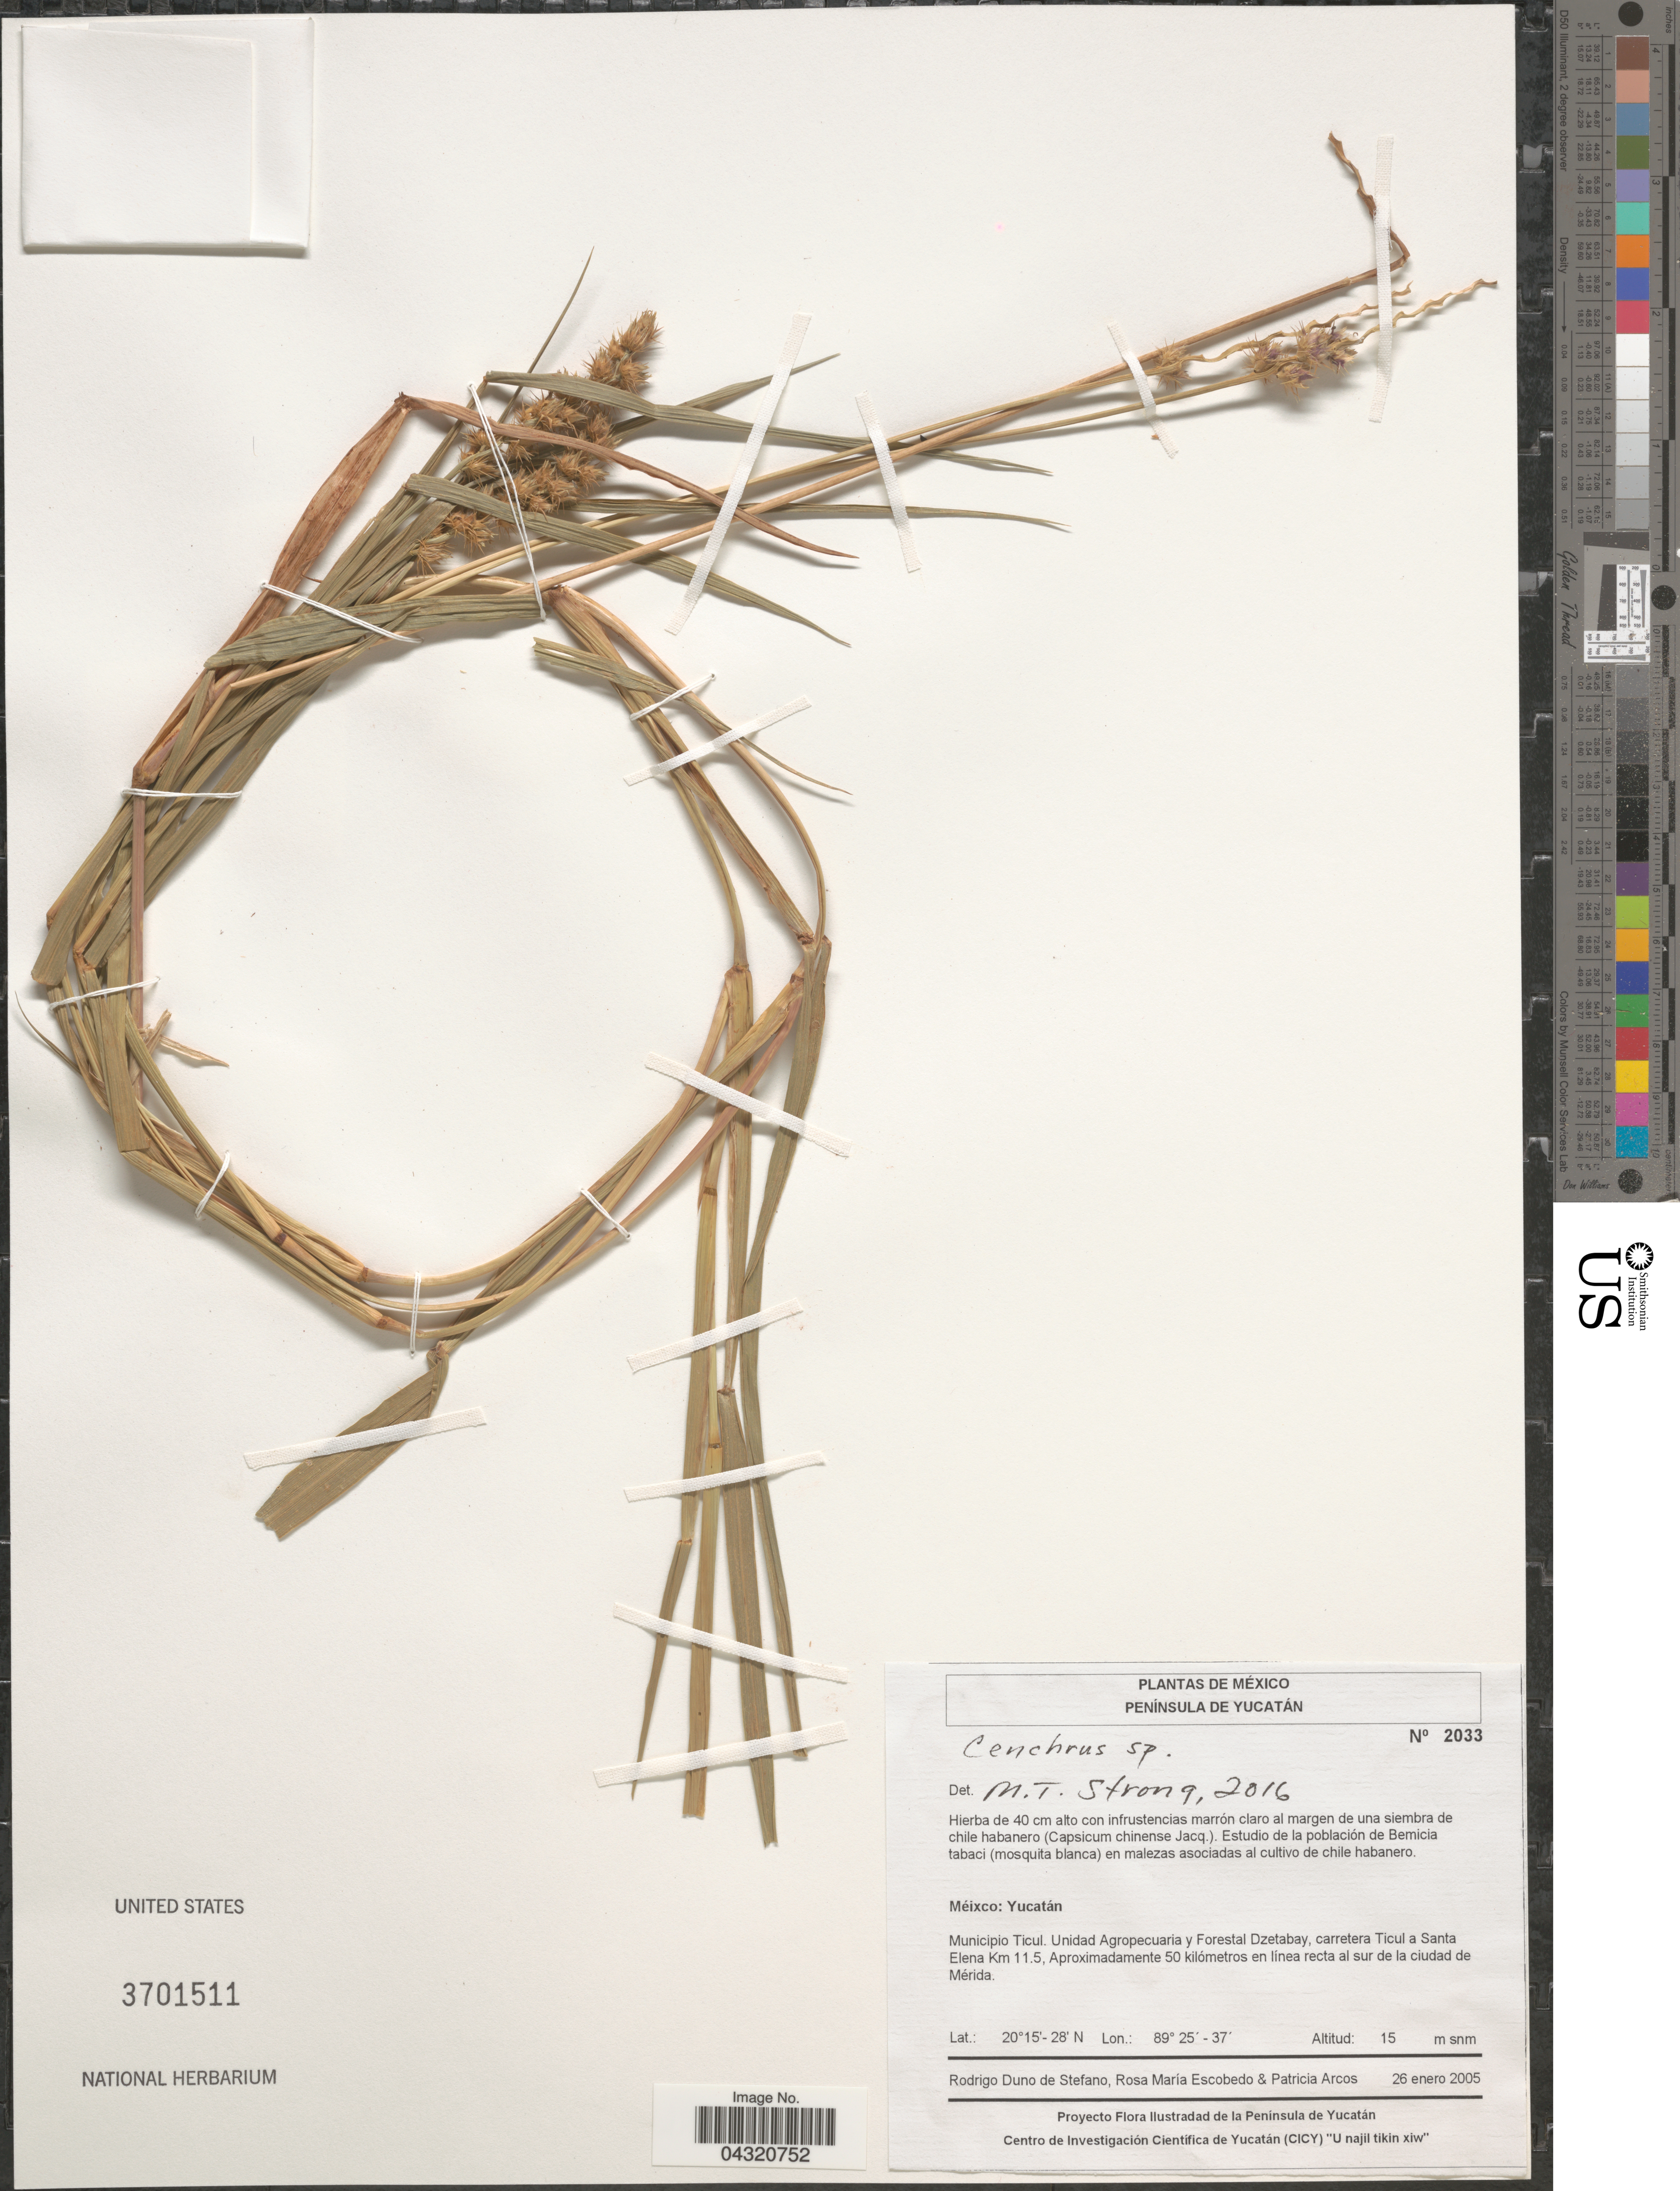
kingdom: Plantae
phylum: Tracheophyta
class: Liliopsida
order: Poales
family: Poaceae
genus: Cenchrus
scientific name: Cenchrus sp.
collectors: R. Duno de Stefano, R. Escobedo & P. Arcos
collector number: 2033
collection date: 2005-01-26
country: Mexico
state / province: Yucatán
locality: Península de Yucatán. Municipio Ticul. Unidad Agropecuaria y Forestal Dzetabay, carretera Ticul a Santa Elena Km 11.5, Aproximadamente 50 kilómetros en línea recta al sur de la ciudad de Mérida.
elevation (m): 15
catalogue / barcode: US 3701511